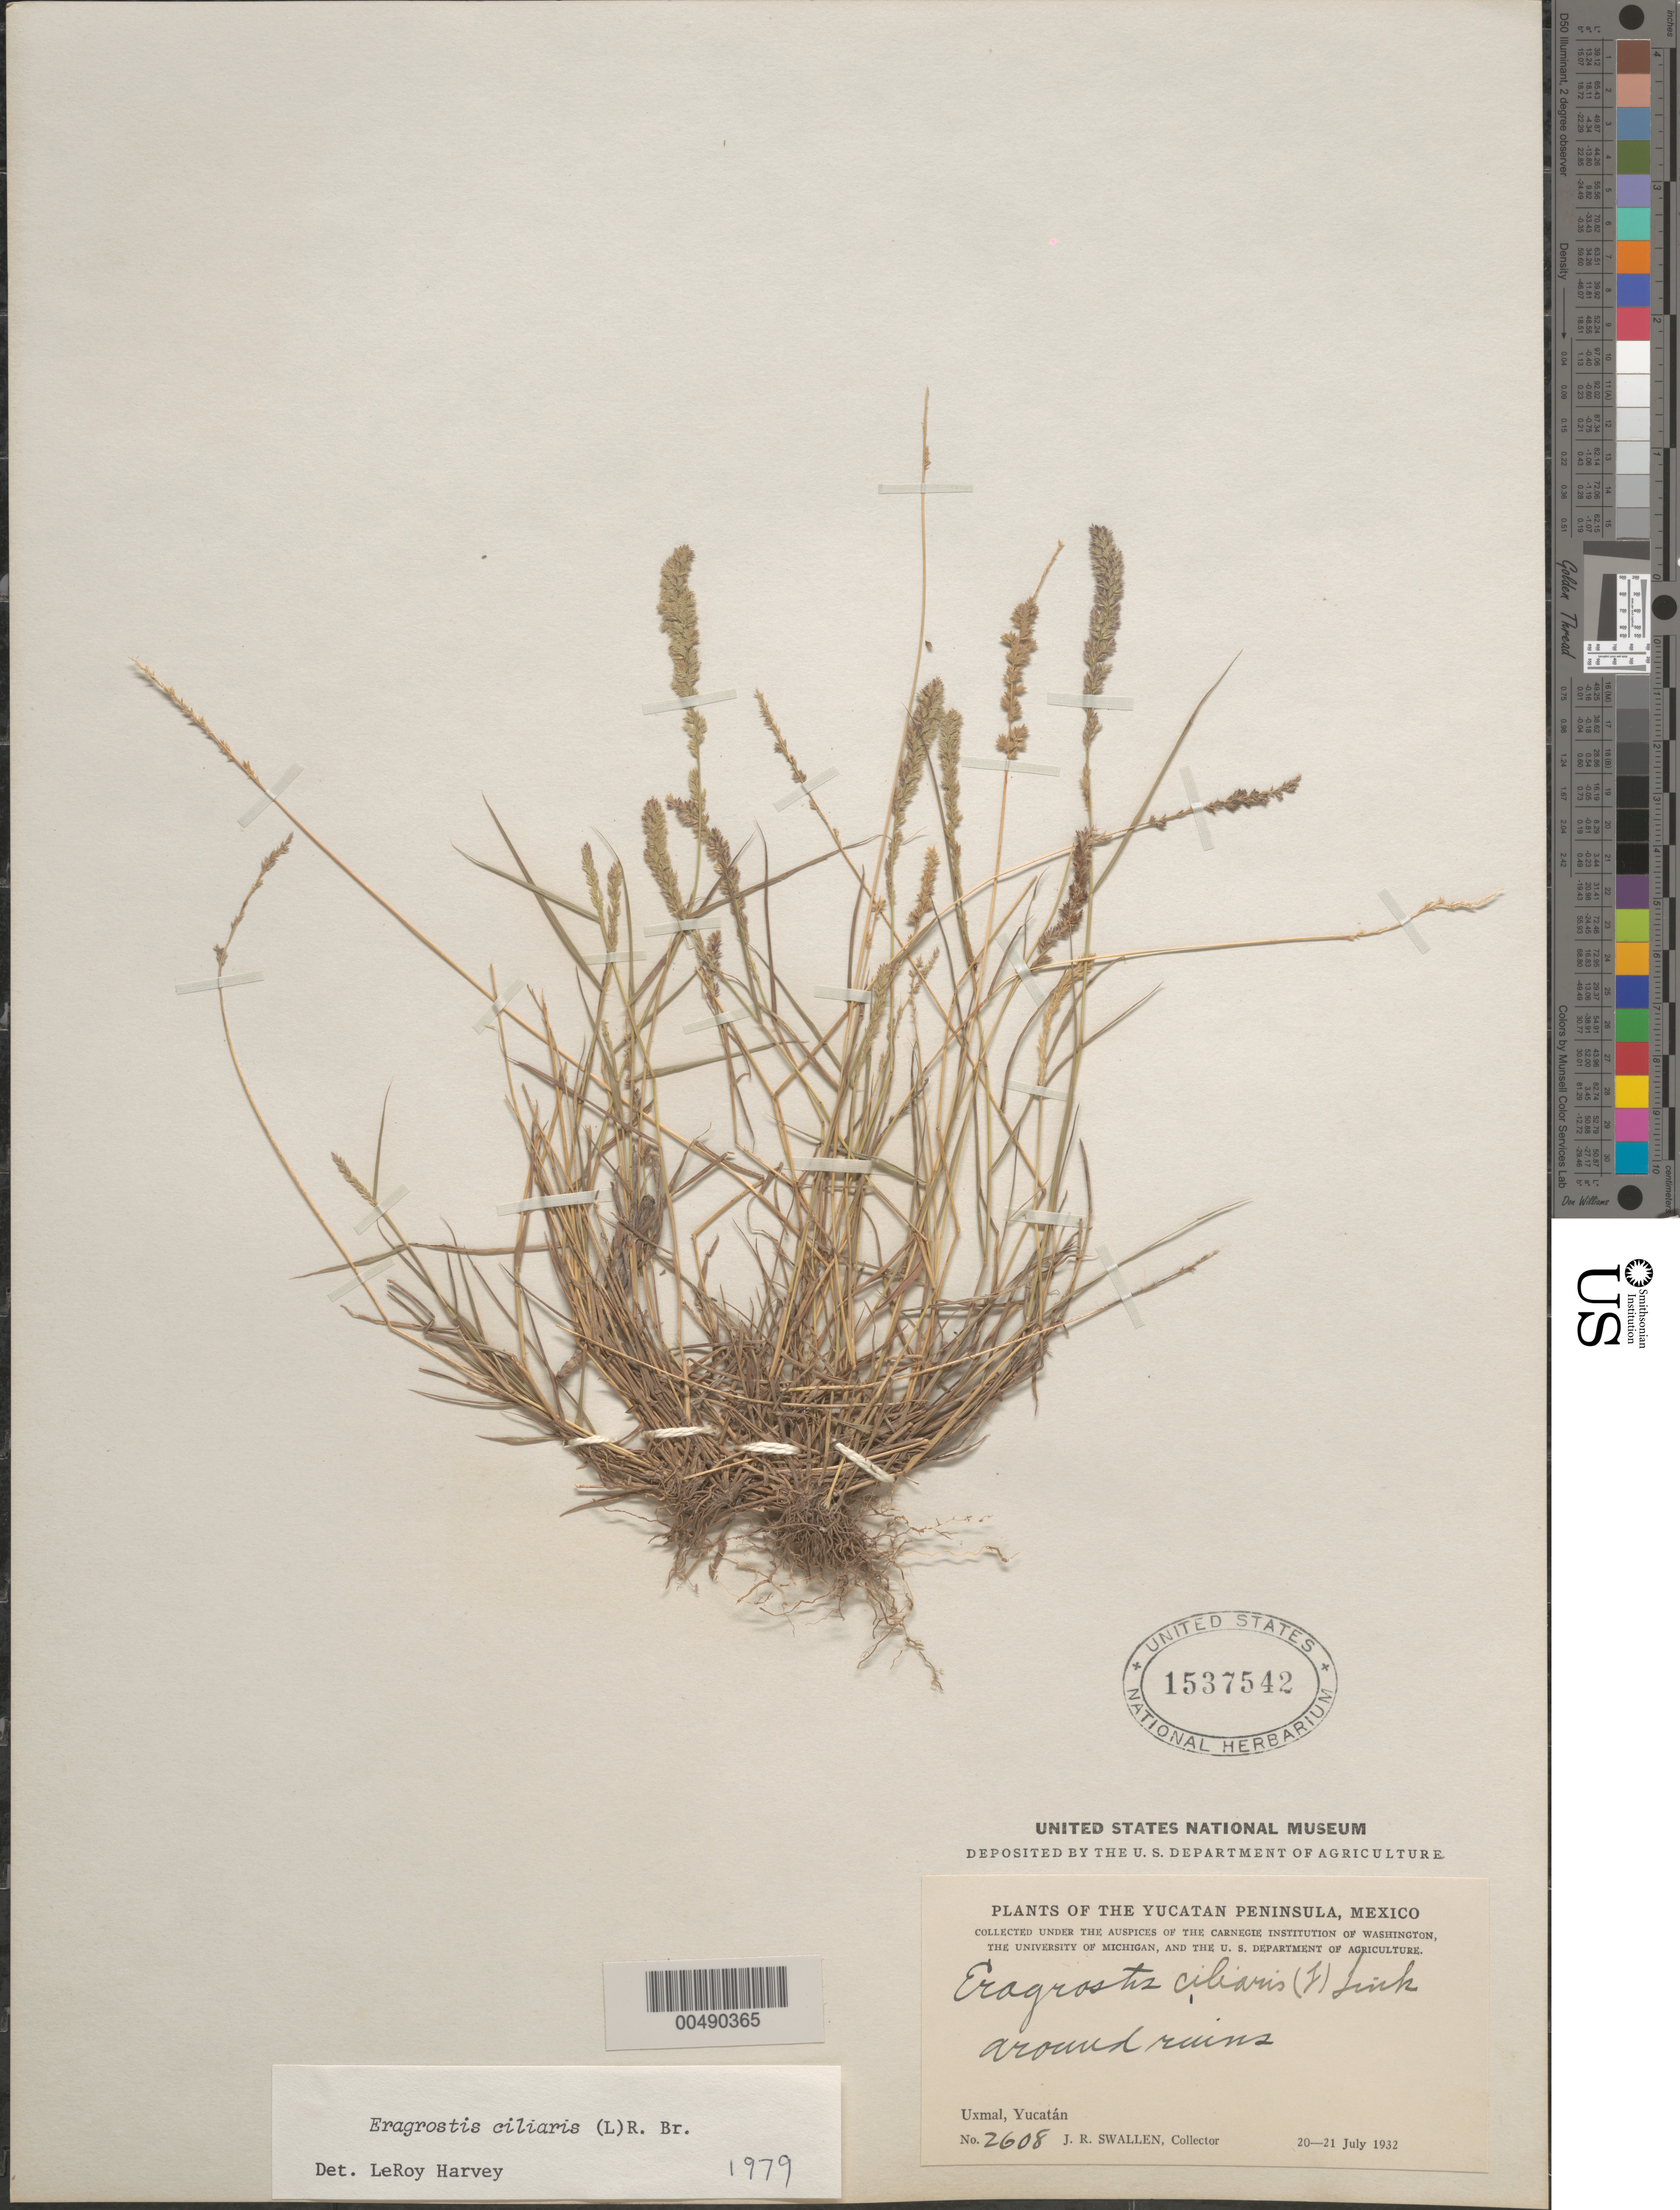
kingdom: Plantae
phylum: Tracheophyta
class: Liliopsida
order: Poales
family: Poaceae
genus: Eragrostis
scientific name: Eragrostis ciliaris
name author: (L.) R. Br.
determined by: Harvey, L. H.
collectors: J. R. Swallen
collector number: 2608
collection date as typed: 20 Jul 1932 to 21 Jul 1932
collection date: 1932-07-20/1932-07-21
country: Mexico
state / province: Yucatan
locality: Uxmal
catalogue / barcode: US 1537542